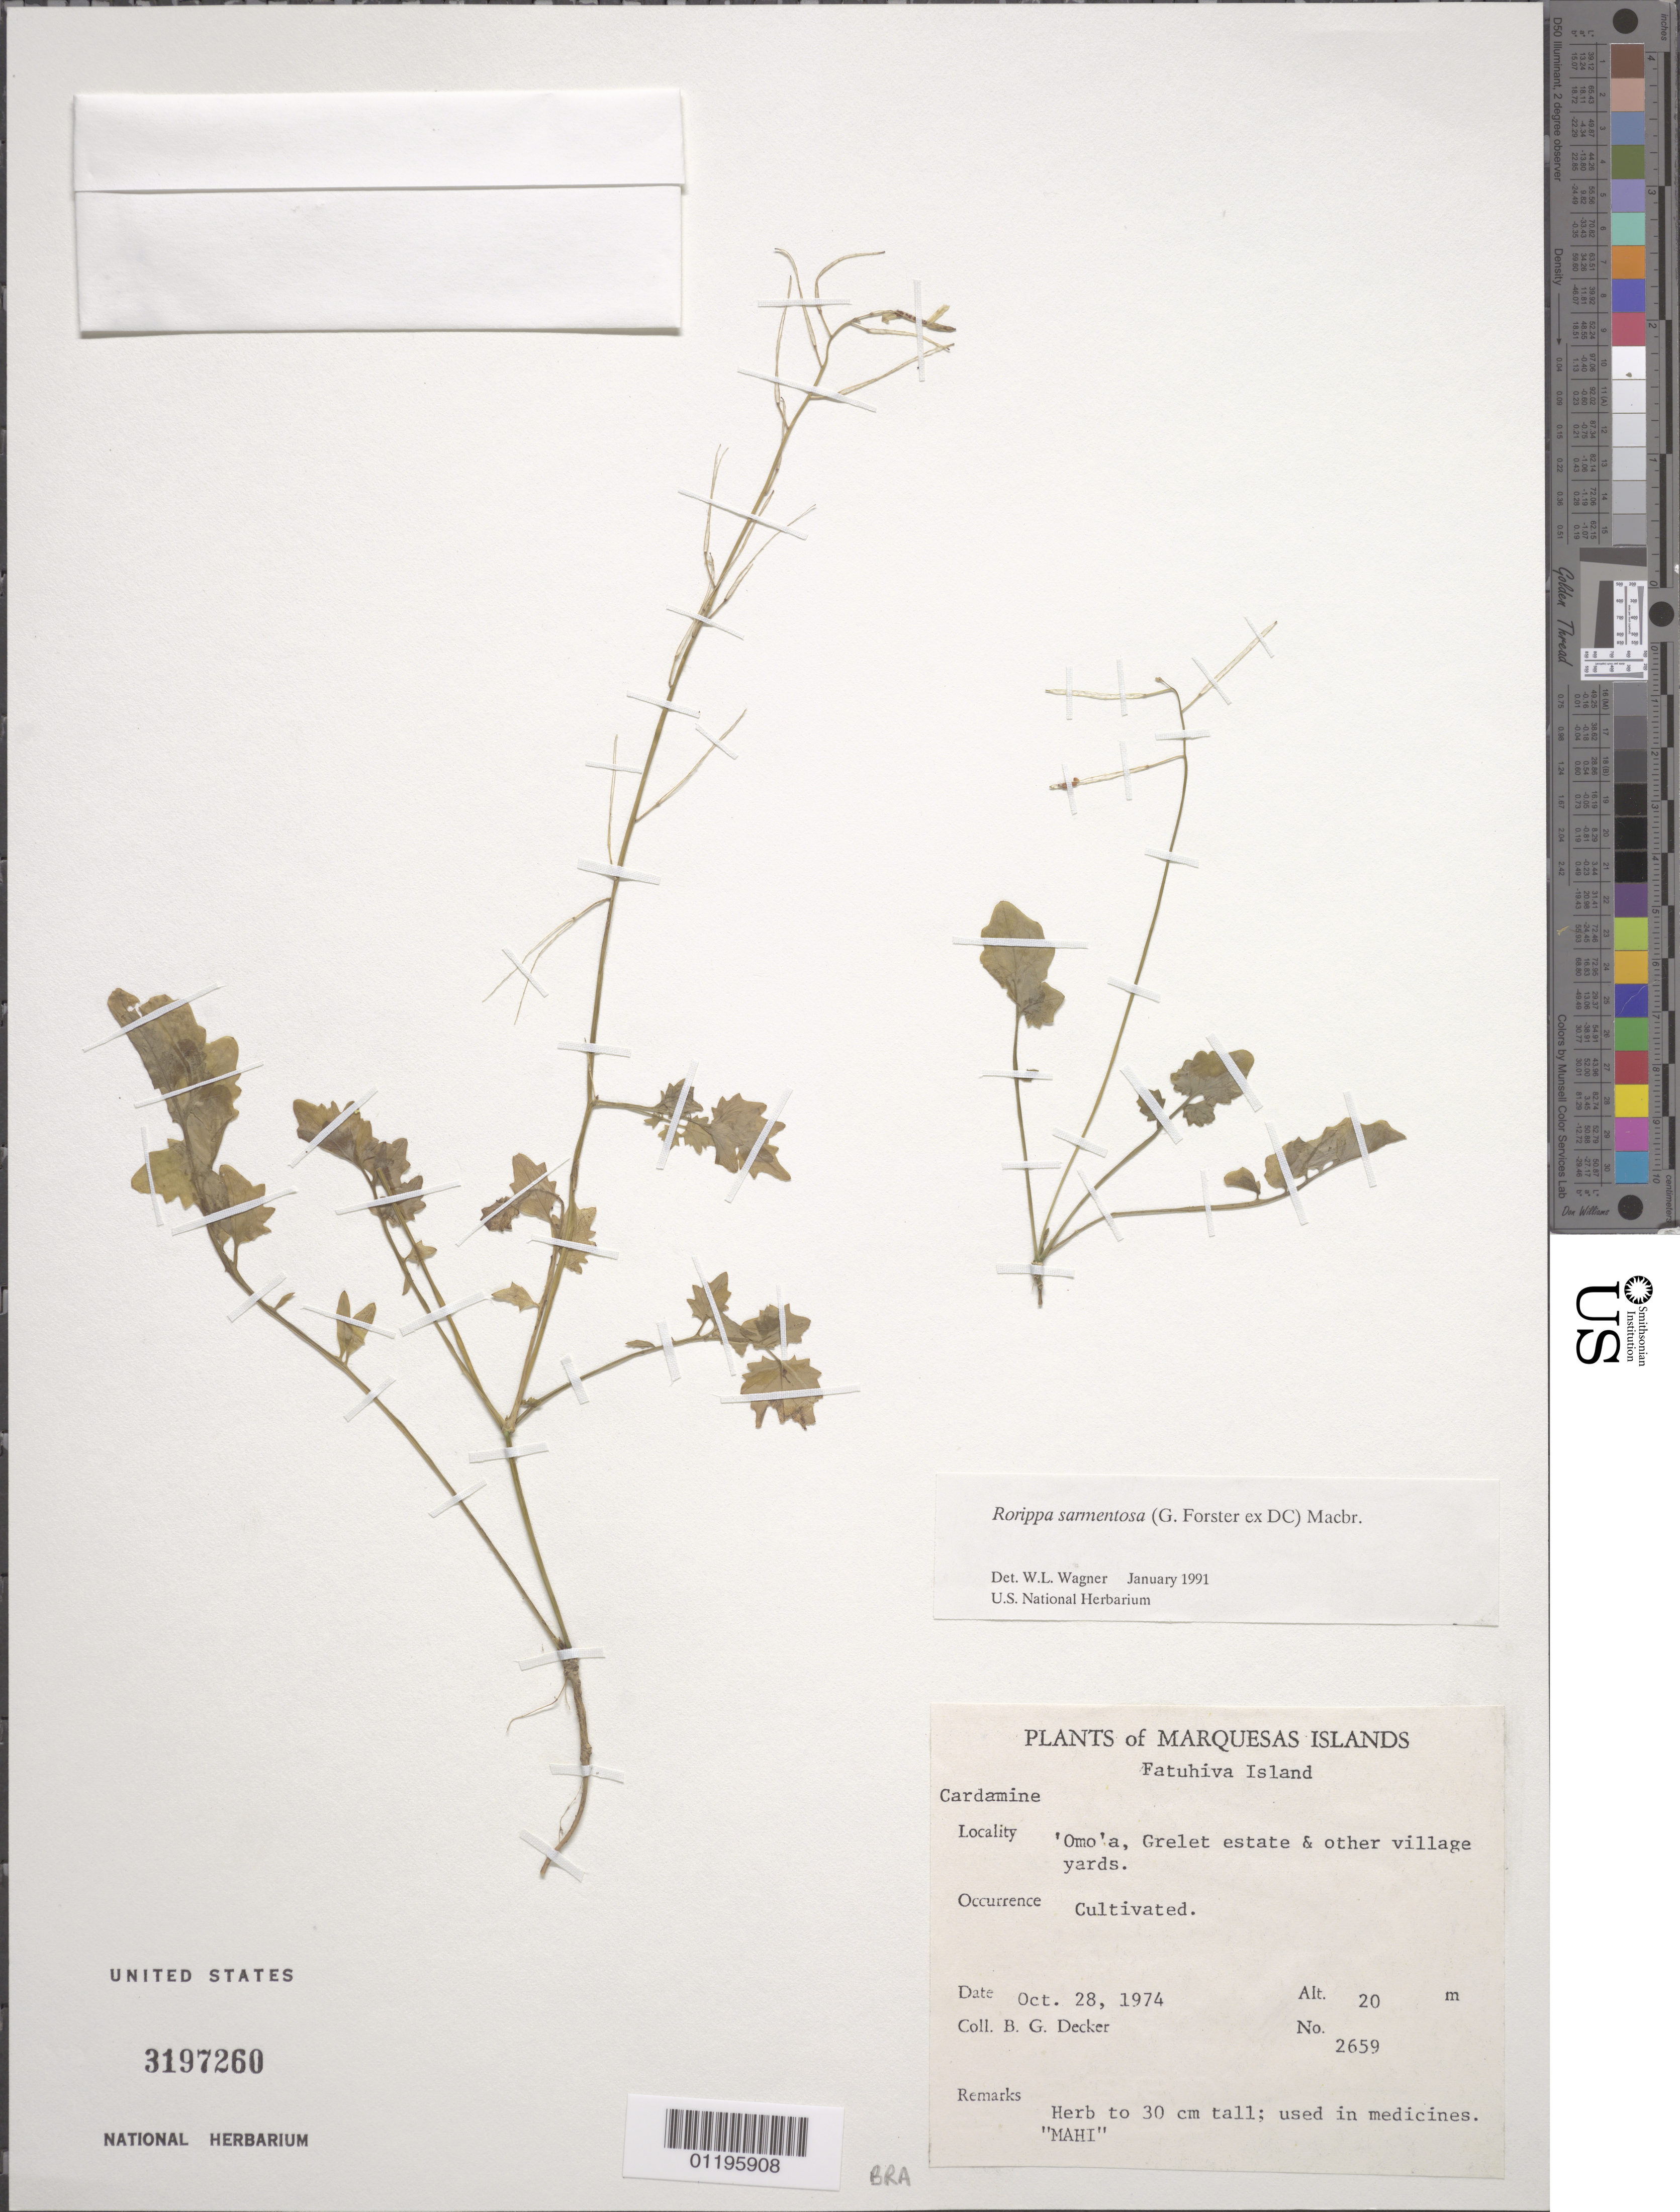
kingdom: Plantae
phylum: Tracheophyta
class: Magnoliopsida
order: Brassicales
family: Brassicaceae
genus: Rorippa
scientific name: Rorippa sarmentosa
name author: (Sol. ex G. Forst.) J.F. Macbr.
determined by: Wagner, W. L., (BOT), Smithsonian Institution - National Museum of Natural History (UNITED STATES)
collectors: B. G. Decker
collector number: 2659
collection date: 1974-10-28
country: French Polynesia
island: Fatu Hiva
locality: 'Omo'a, Grelet Estate and other village yards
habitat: Cultivated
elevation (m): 20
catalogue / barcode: US 3197260